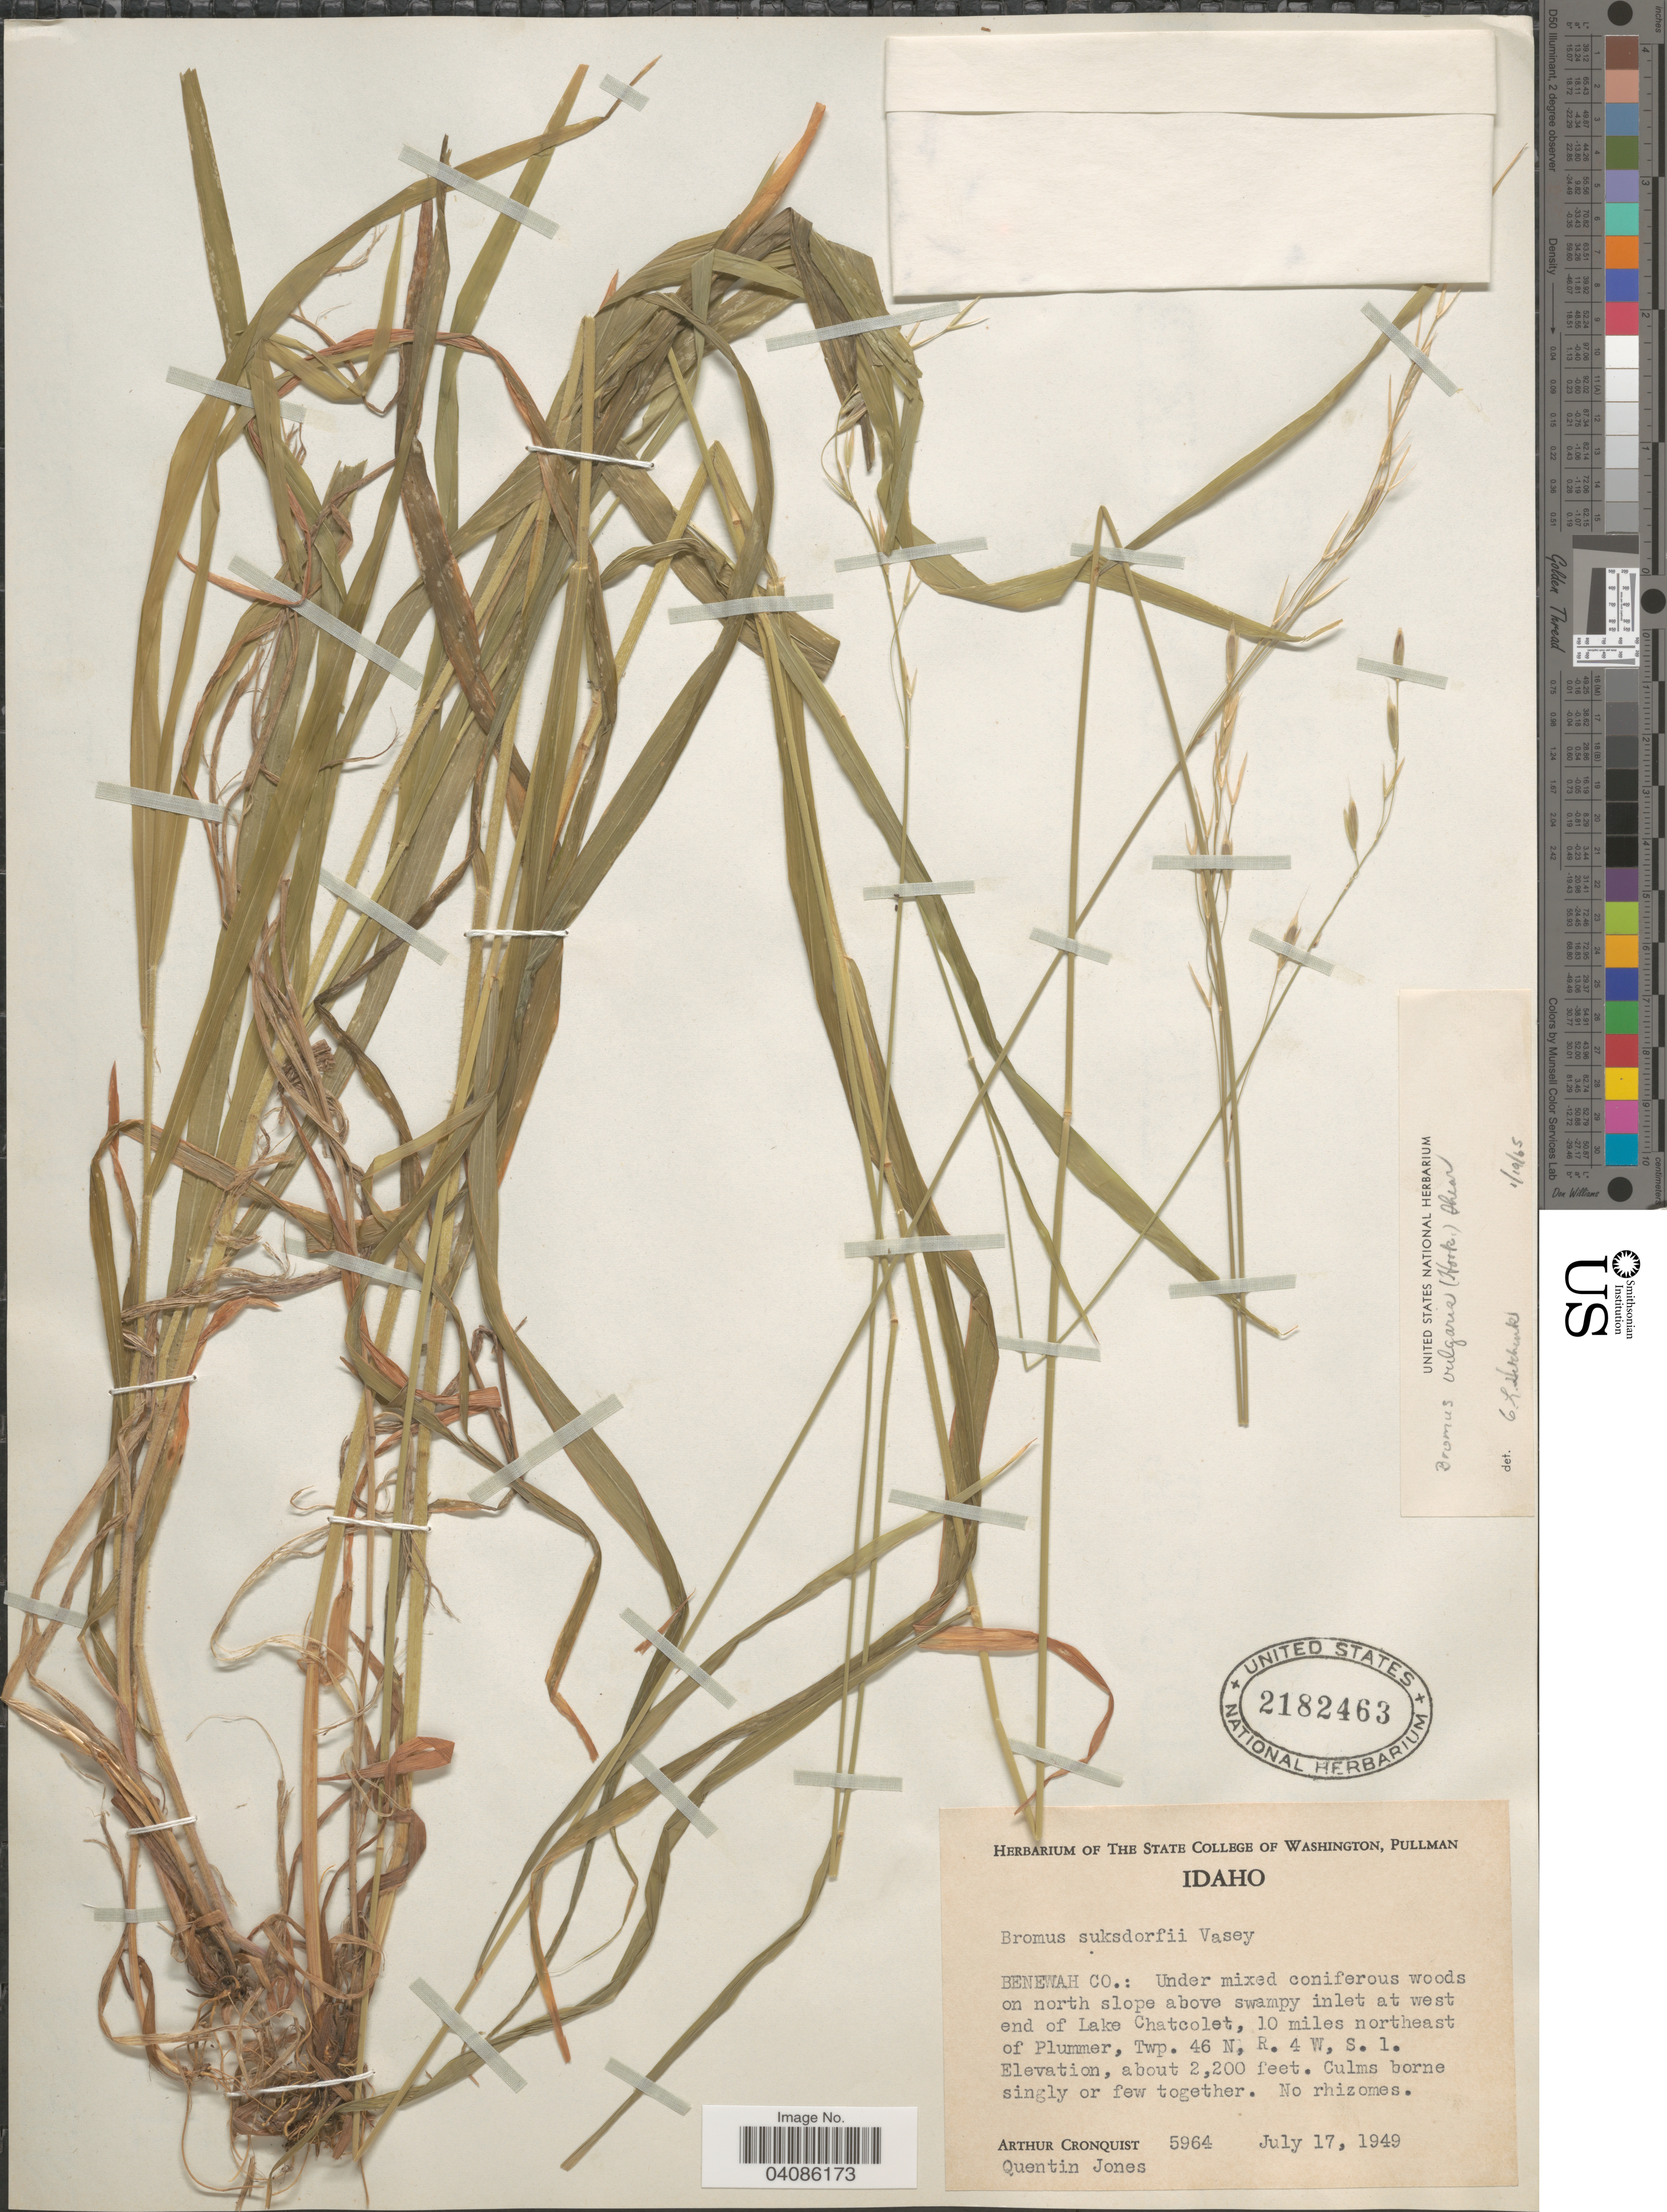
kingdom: Plantae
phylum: Tracheophyta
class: Liliopsida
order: Poales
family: Poaceae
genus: Bromus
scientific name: Bromus texensis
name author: (Shear) Hitchc.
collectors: A. J. Cronquist & Q. Jones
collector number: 5964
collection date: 1949-07-17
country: United States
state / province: Idaho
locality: Benewah Co.: Under mixed coniferous woods on north slope above swampy inlet at west end of Lake Chatcolet, 10 miles northeast of Plummer, Twp. 46 N, R. 4 W, S. 1.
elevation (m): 671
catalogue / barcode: US 2182463